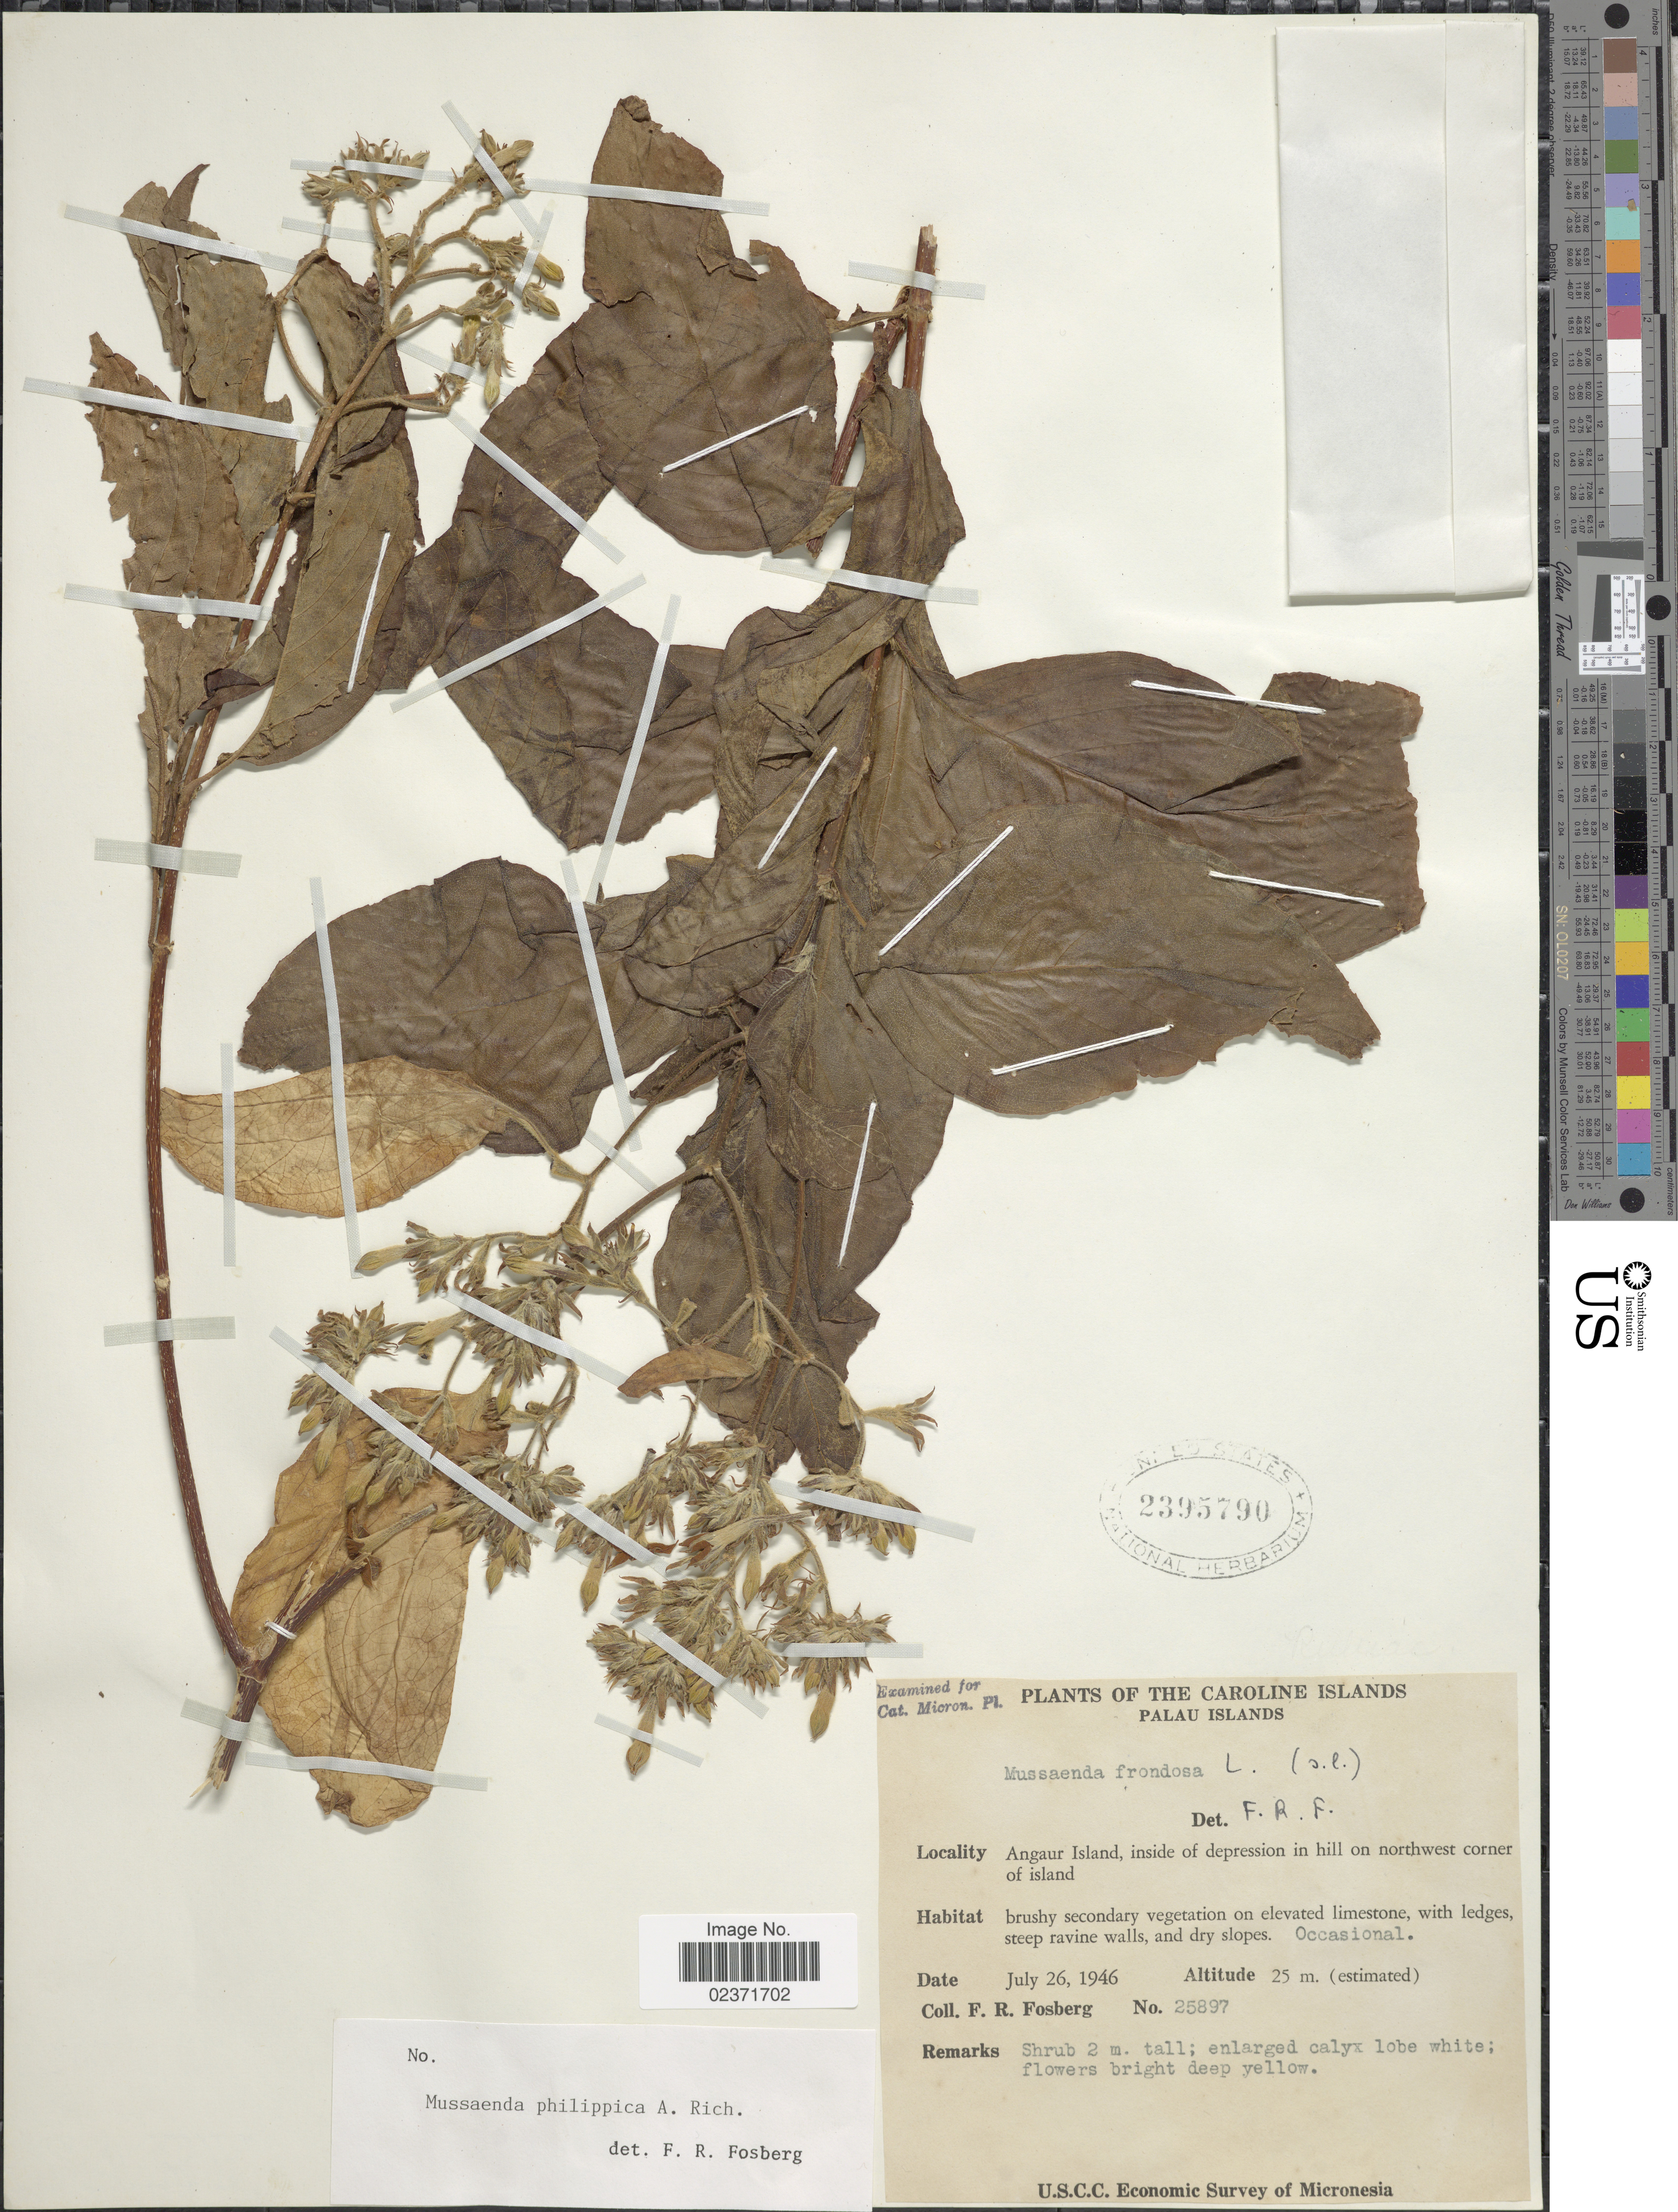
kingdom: Plantae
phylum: Tracheophyta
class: Magnoliopsida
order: Gentianales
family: Rubiaceae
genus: Mussaenda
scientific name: Mussaenda philippica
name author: A. Rich.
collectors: F. R. Fosberg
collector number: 25897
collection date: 1946-07-26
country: Palau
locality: The Caroline Islands. Palau Islands. Angaur Island, inside of depression in hill on northwest corner of island.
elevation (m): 25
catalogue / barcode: US 2395790